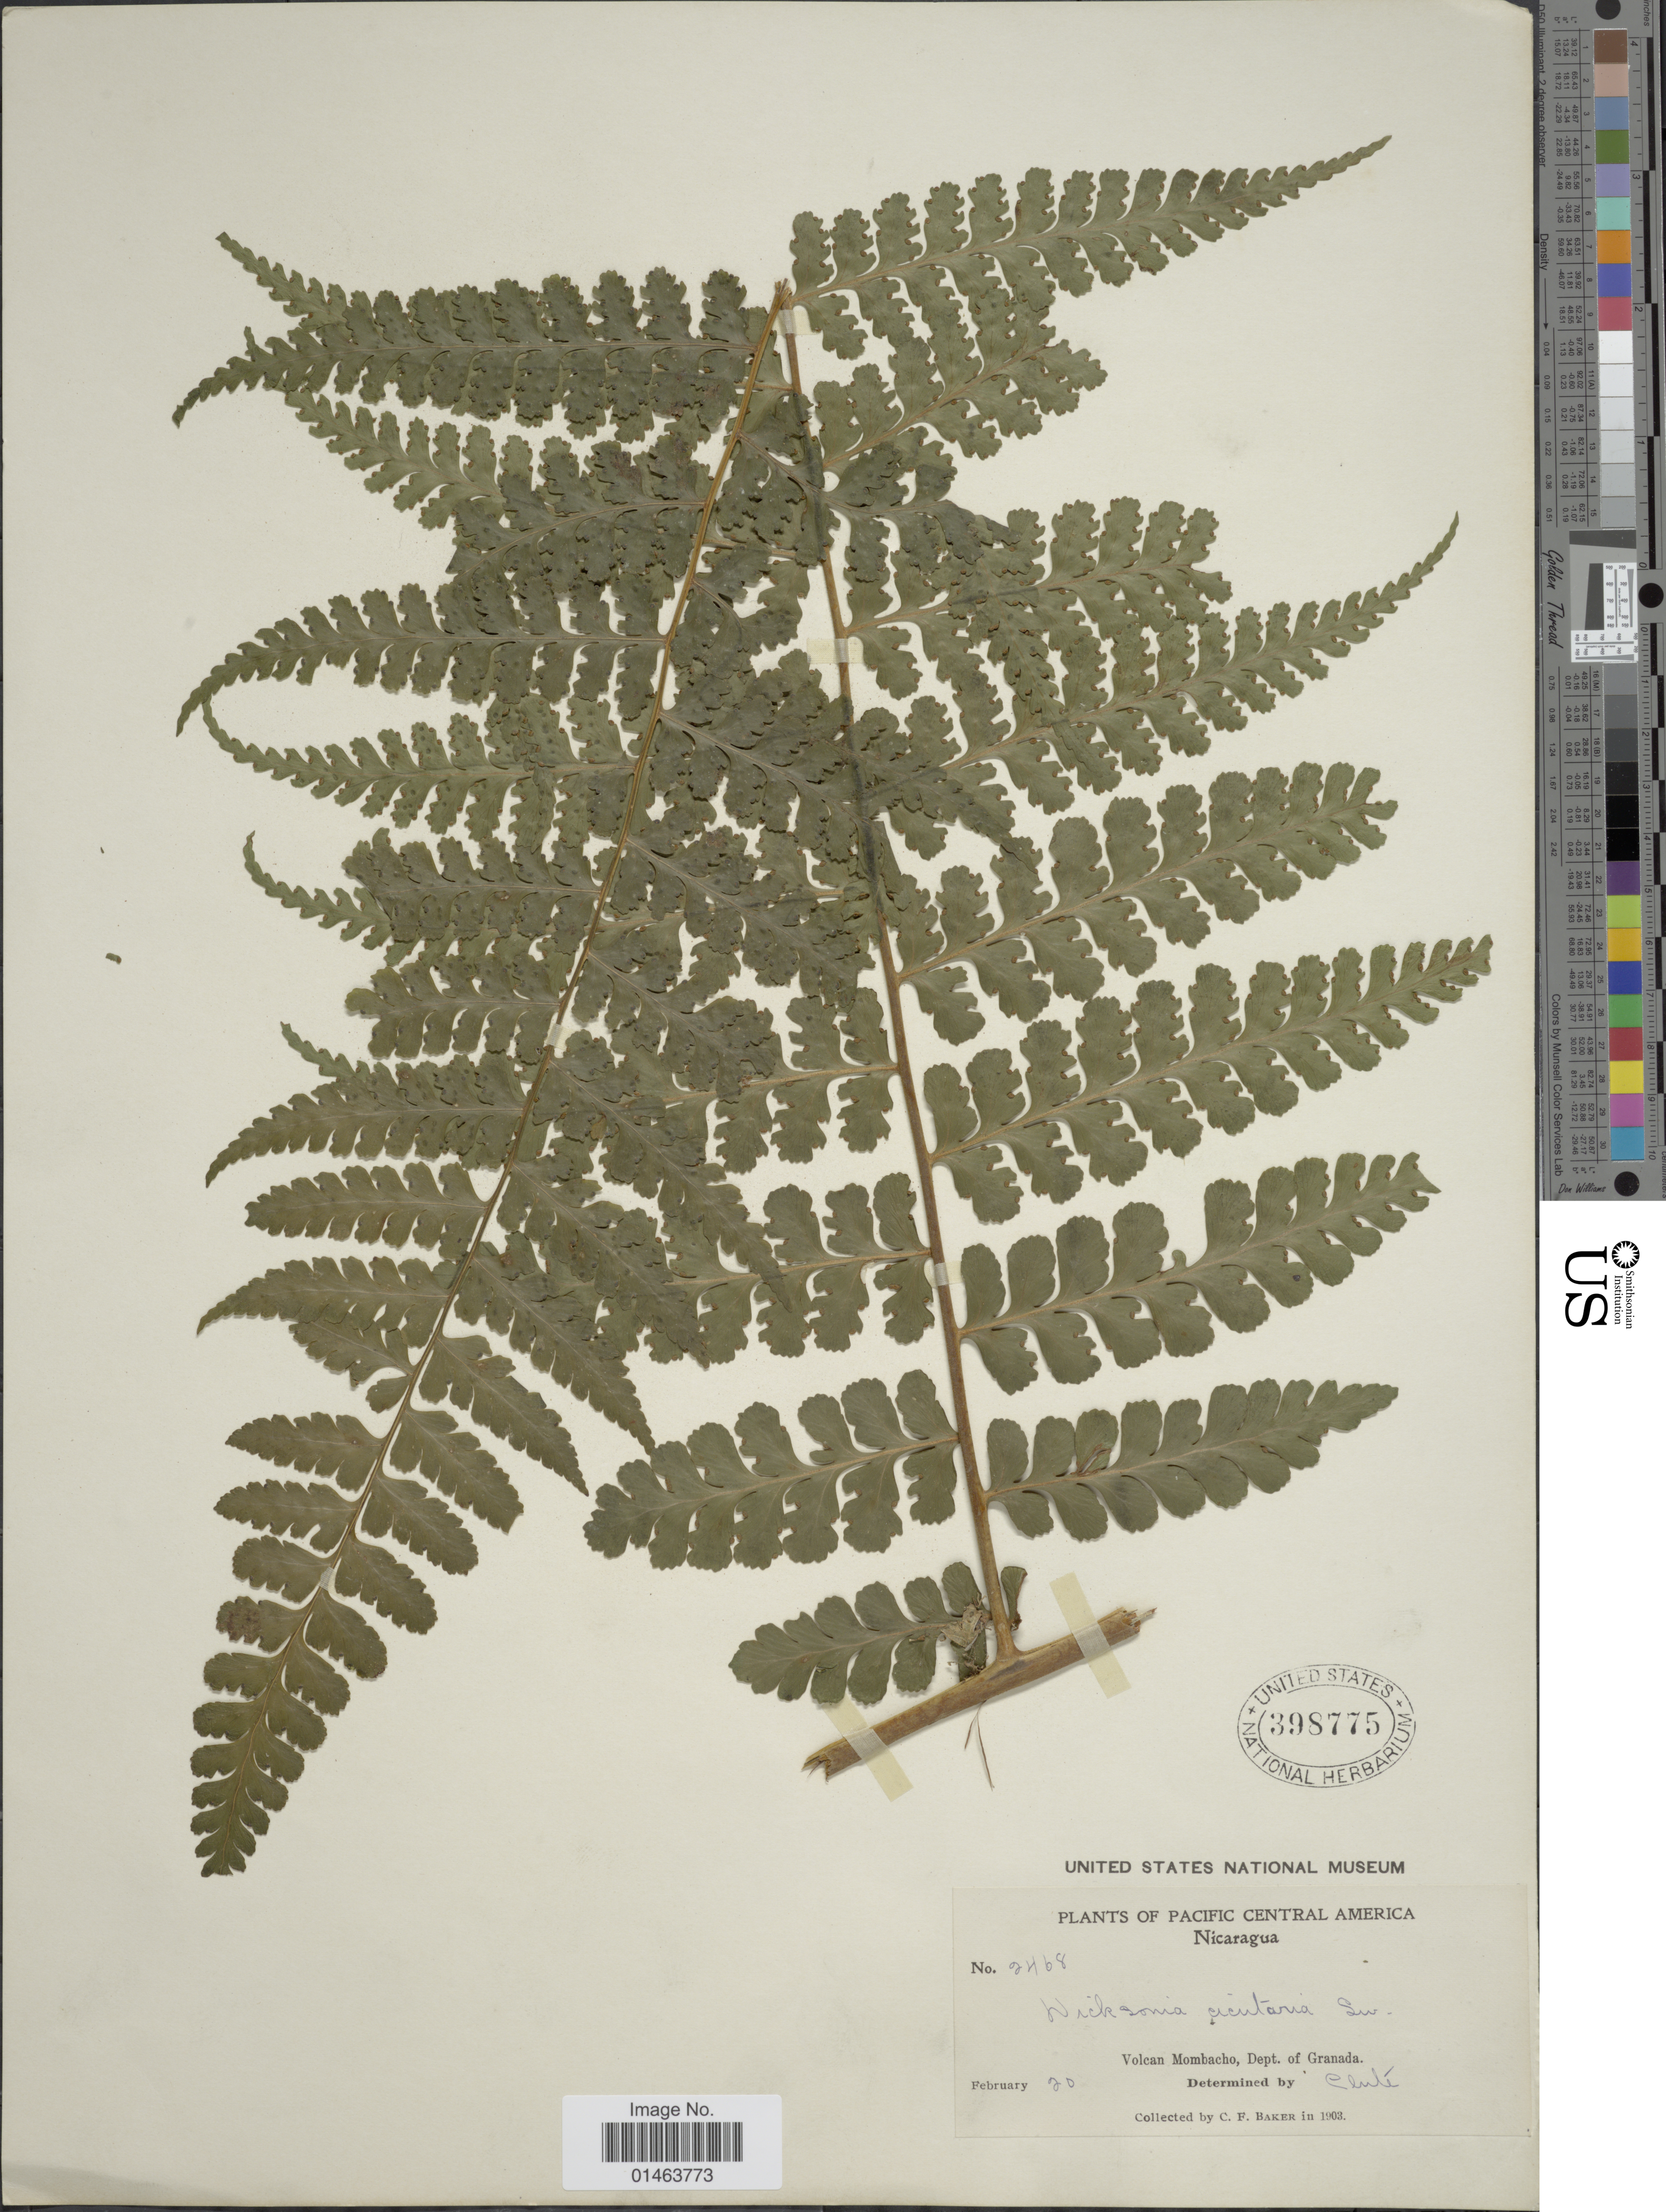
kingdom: Plantae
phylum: Tracheophyta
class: Polypodiopsida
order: Polypodiales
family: Dennstaedtiaceae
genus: Dennstaedtia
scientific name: Dennstaedtia auriculata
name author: Navarr. & B. Øllg.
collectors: C. F. Baker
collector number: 2468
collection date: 1903-02-20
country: Nicaragua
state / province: Granada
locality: Nicaragua, Pacific Central America, Volcan Mombacho, Dept. of Granada.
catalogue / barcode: US 398775